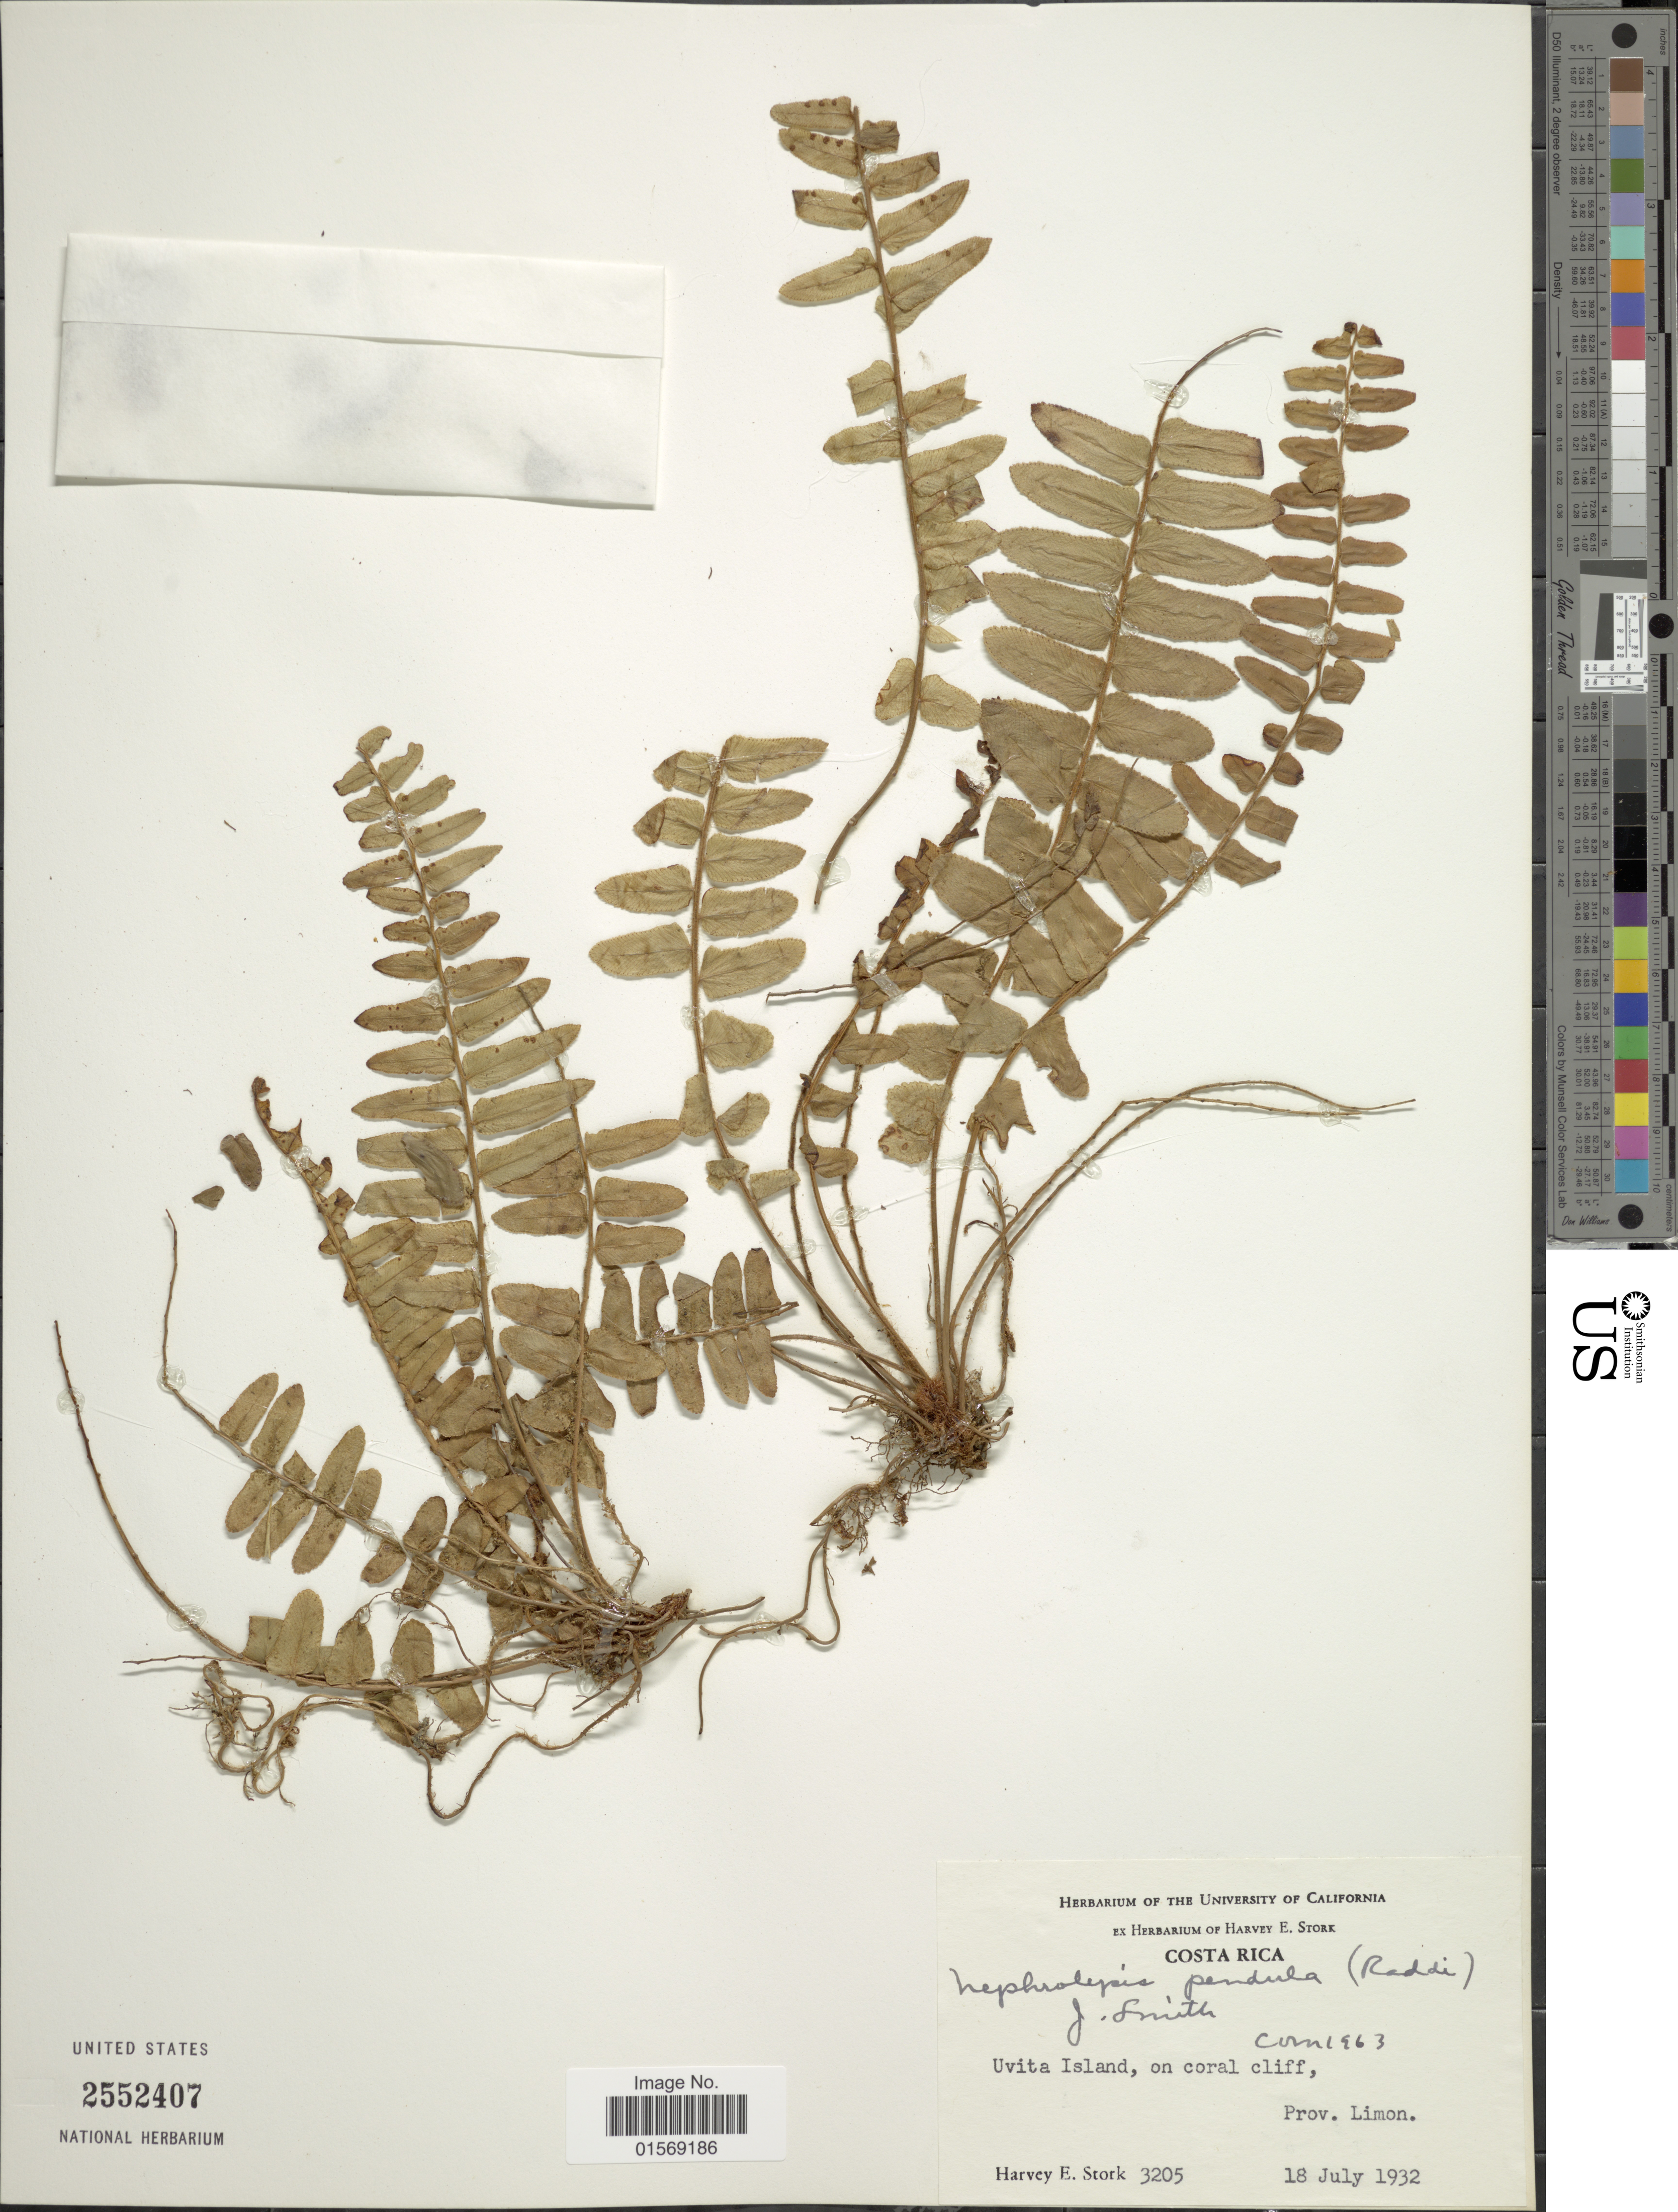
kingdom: Plantae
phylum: Tracheophyta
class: Polypodiopsida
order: Polypodiales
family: Nephrolepidaceae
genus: Nephrolepis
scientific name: Nephrolepis pendula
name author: (Raddi) J. Sm.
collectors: H. E. Stork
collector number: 3205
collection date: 1932-07-18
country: Costa Rica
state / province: Limón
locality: Costa Rica. Uvita Island, on coral cliff.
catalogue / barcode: US 2552407